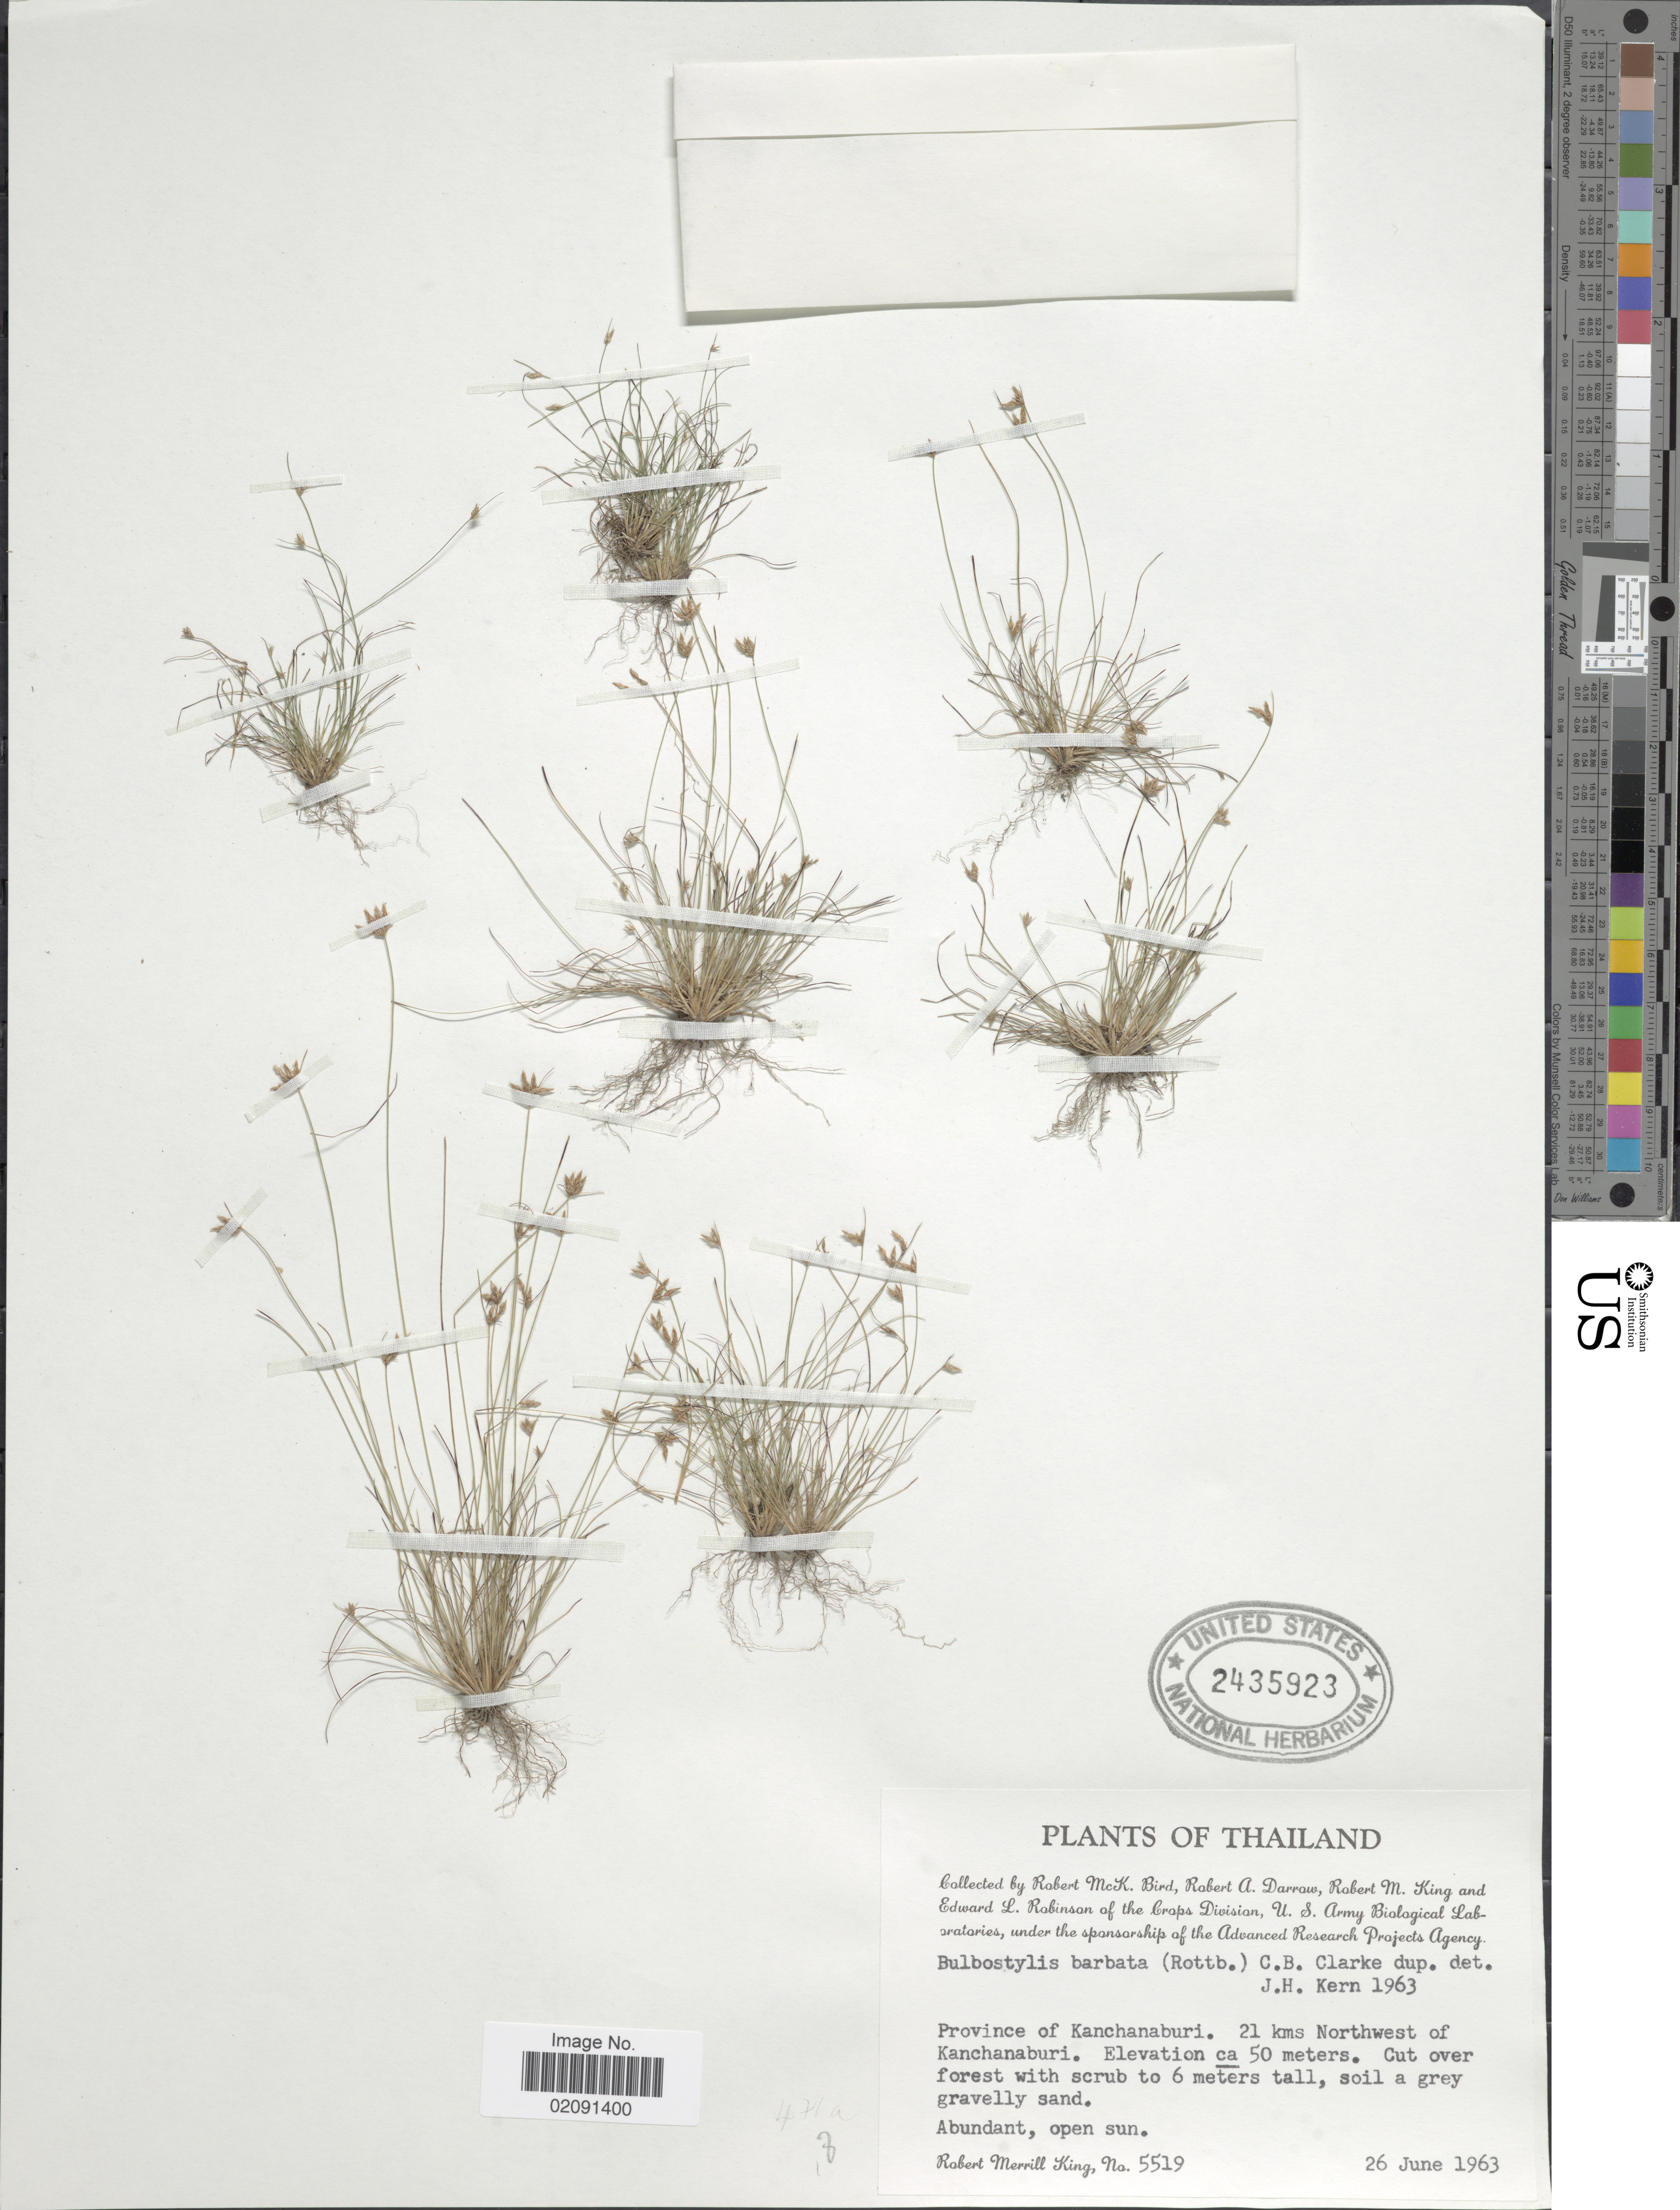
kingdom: Plantae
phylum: Tracheophyta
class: Liliopsida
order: Poales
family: Cyperaceae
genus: Bulbostylis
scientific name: Bulbostylis barbata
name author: (Rottb.) C.B. Clarke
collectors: R. M. Bird, R. A. Darrow, R. M. King & E. L. Robinson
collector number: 5519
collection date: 1963-06-26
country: Thailand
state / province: Kanchanaburi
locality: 21 kms Northwest of Kanchanaburi.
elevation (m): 50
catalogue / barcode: US 2435923